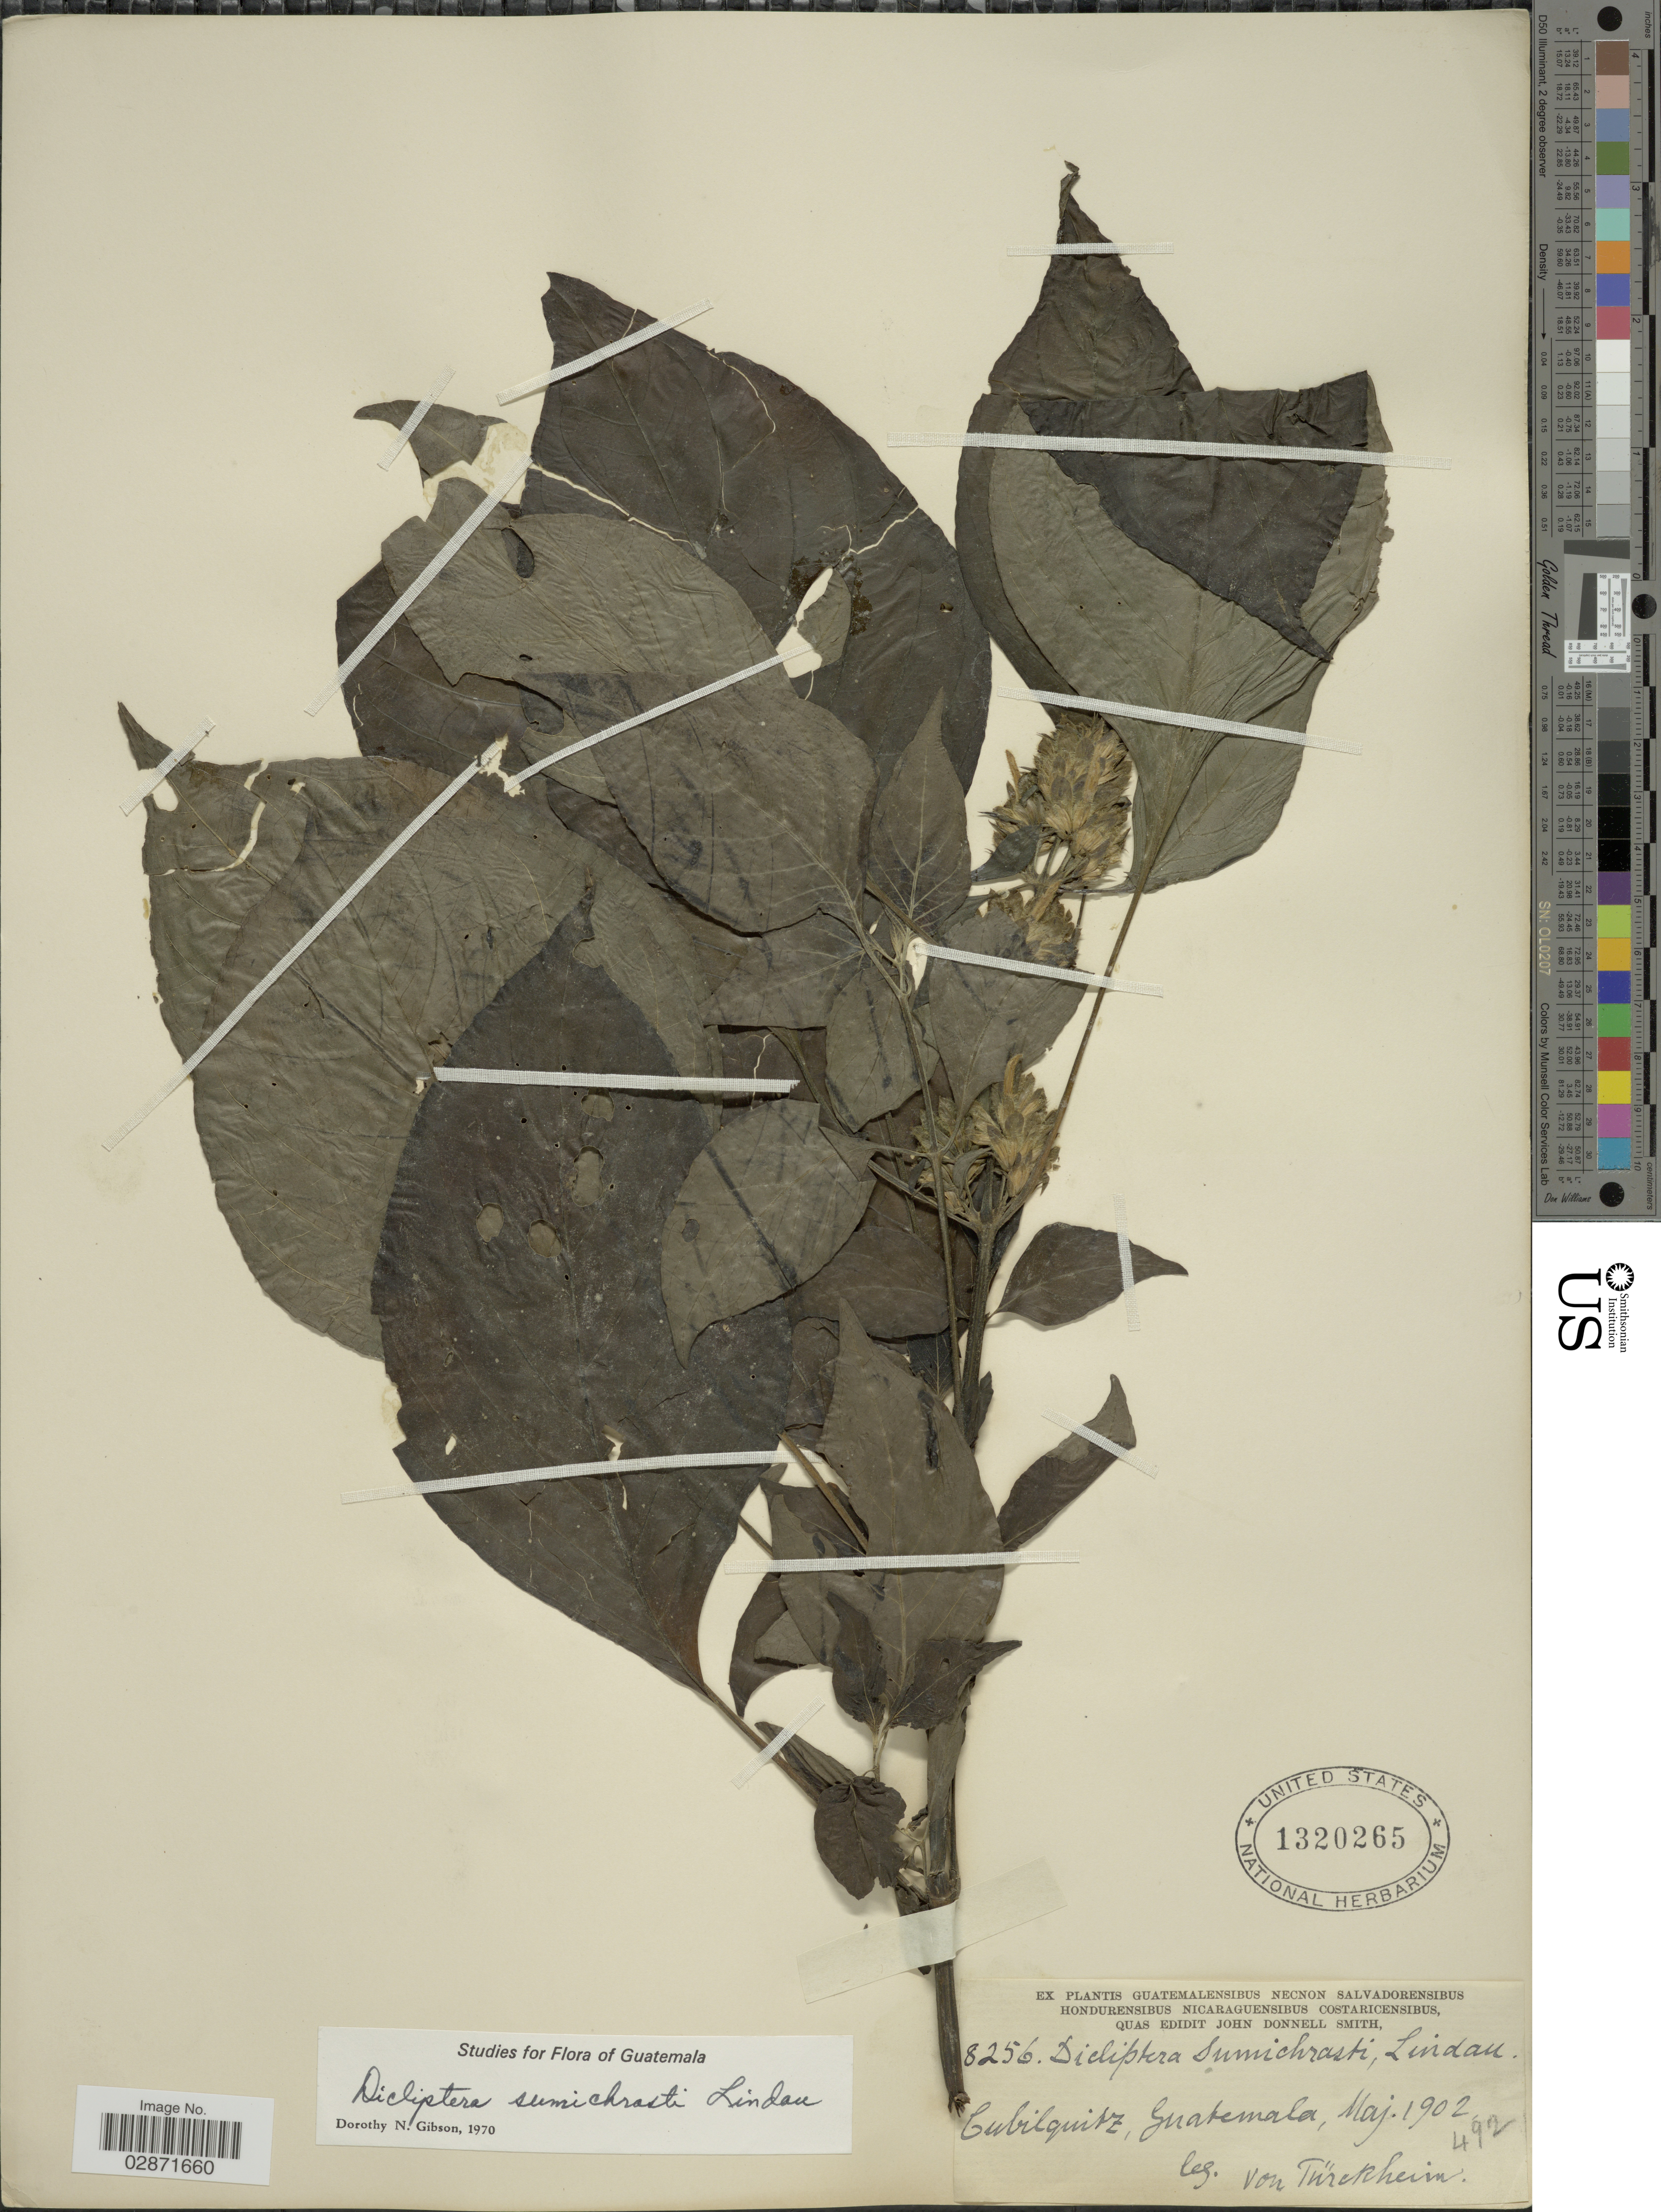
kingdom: Plantae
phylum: Tracheophyta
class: Magnoliopsida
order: Lamiales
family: Acanthaceae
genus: Dicliptera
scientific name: Dicliptera sumichrastii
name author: Lindau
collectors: Turckheim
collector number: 8256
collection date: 1902-05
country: Guatemala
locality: Cubilquitz, Guatemala.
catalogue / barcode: US 1320265